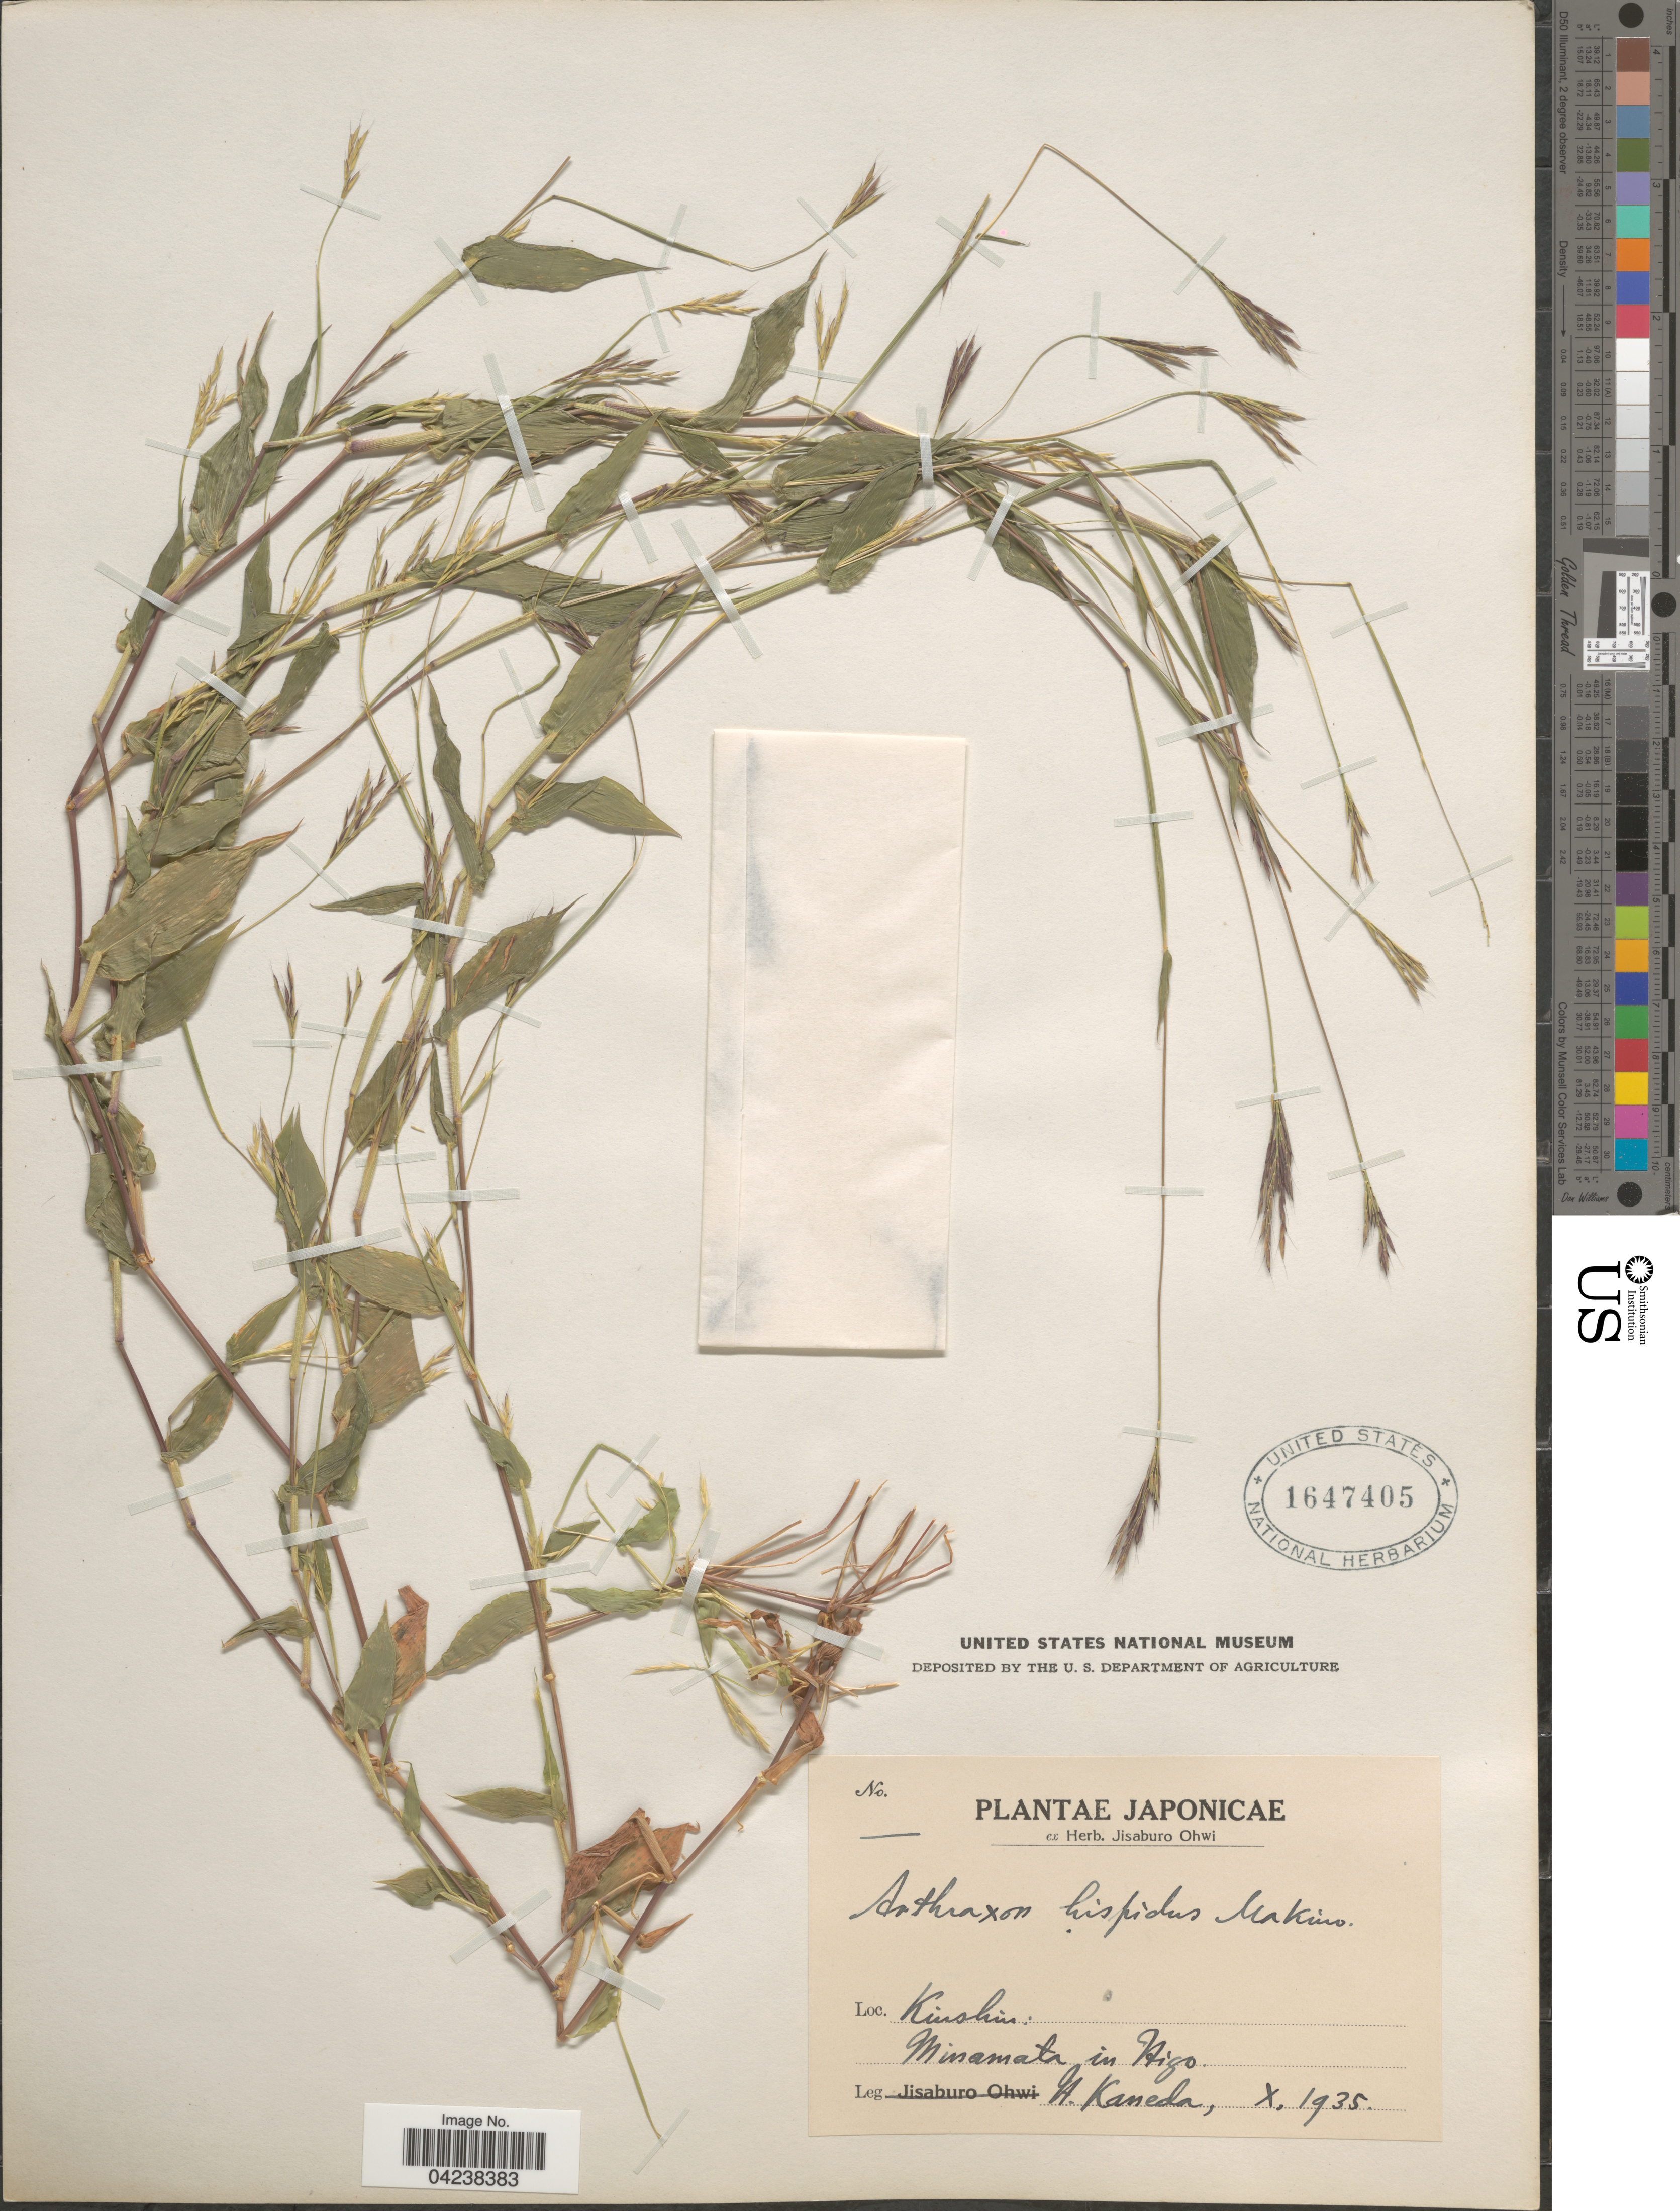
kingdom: Plantae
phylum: Tracheophyta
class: Liliopsida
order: Poales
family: Poaceae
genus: Arthraxon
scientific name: Arthraxon hispidus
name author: (Thunb.) Makino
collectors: H. Kaneda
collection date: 1935-10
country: Japan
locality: Kiushiu. Minamata in Higo.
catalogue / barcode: US 1647405